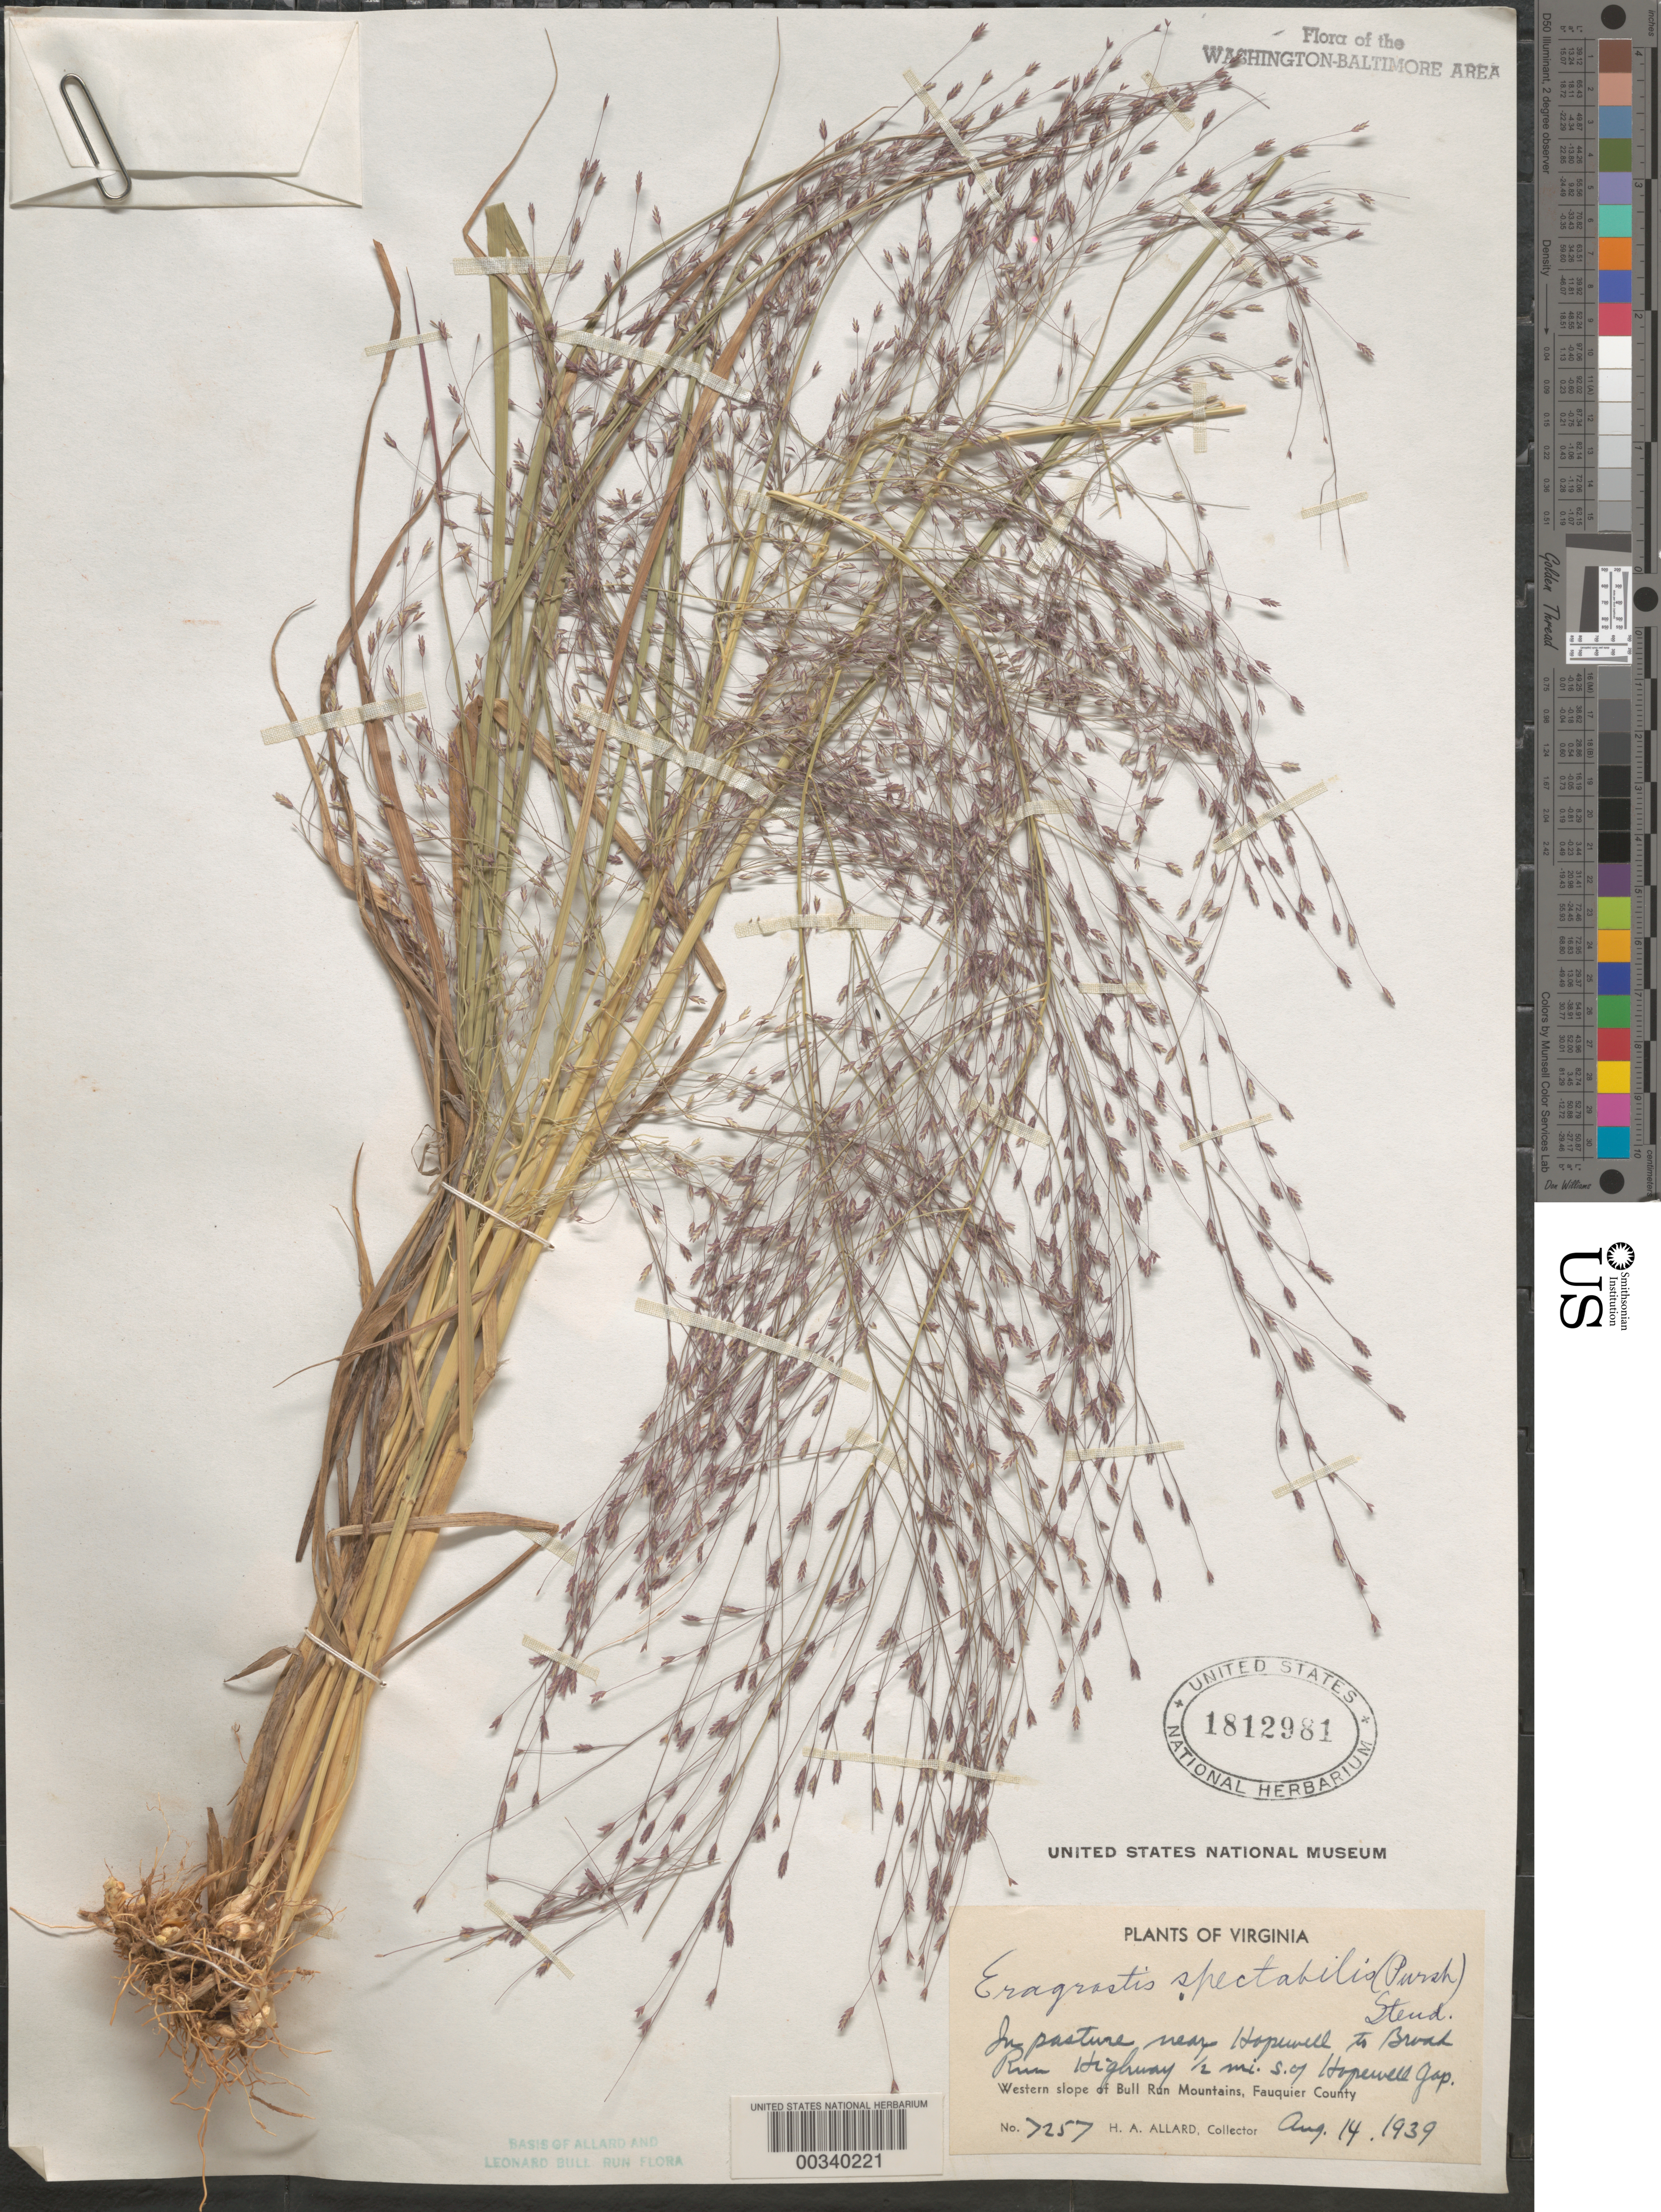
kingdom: Plantae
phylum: Tracheophyta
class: Liliopsida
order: Poales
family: Poaceae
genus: Eragrostis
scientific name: Eragrostis spectabilis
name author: (Pursh) Steud.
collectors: H. A. Allard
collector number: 7257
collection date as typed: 14 Aug 1939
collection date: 1939-08-14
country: United States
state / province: Virginia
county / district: Fauquier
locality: South of Hopewell Gap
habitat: In pasture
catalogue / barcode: US 1812981